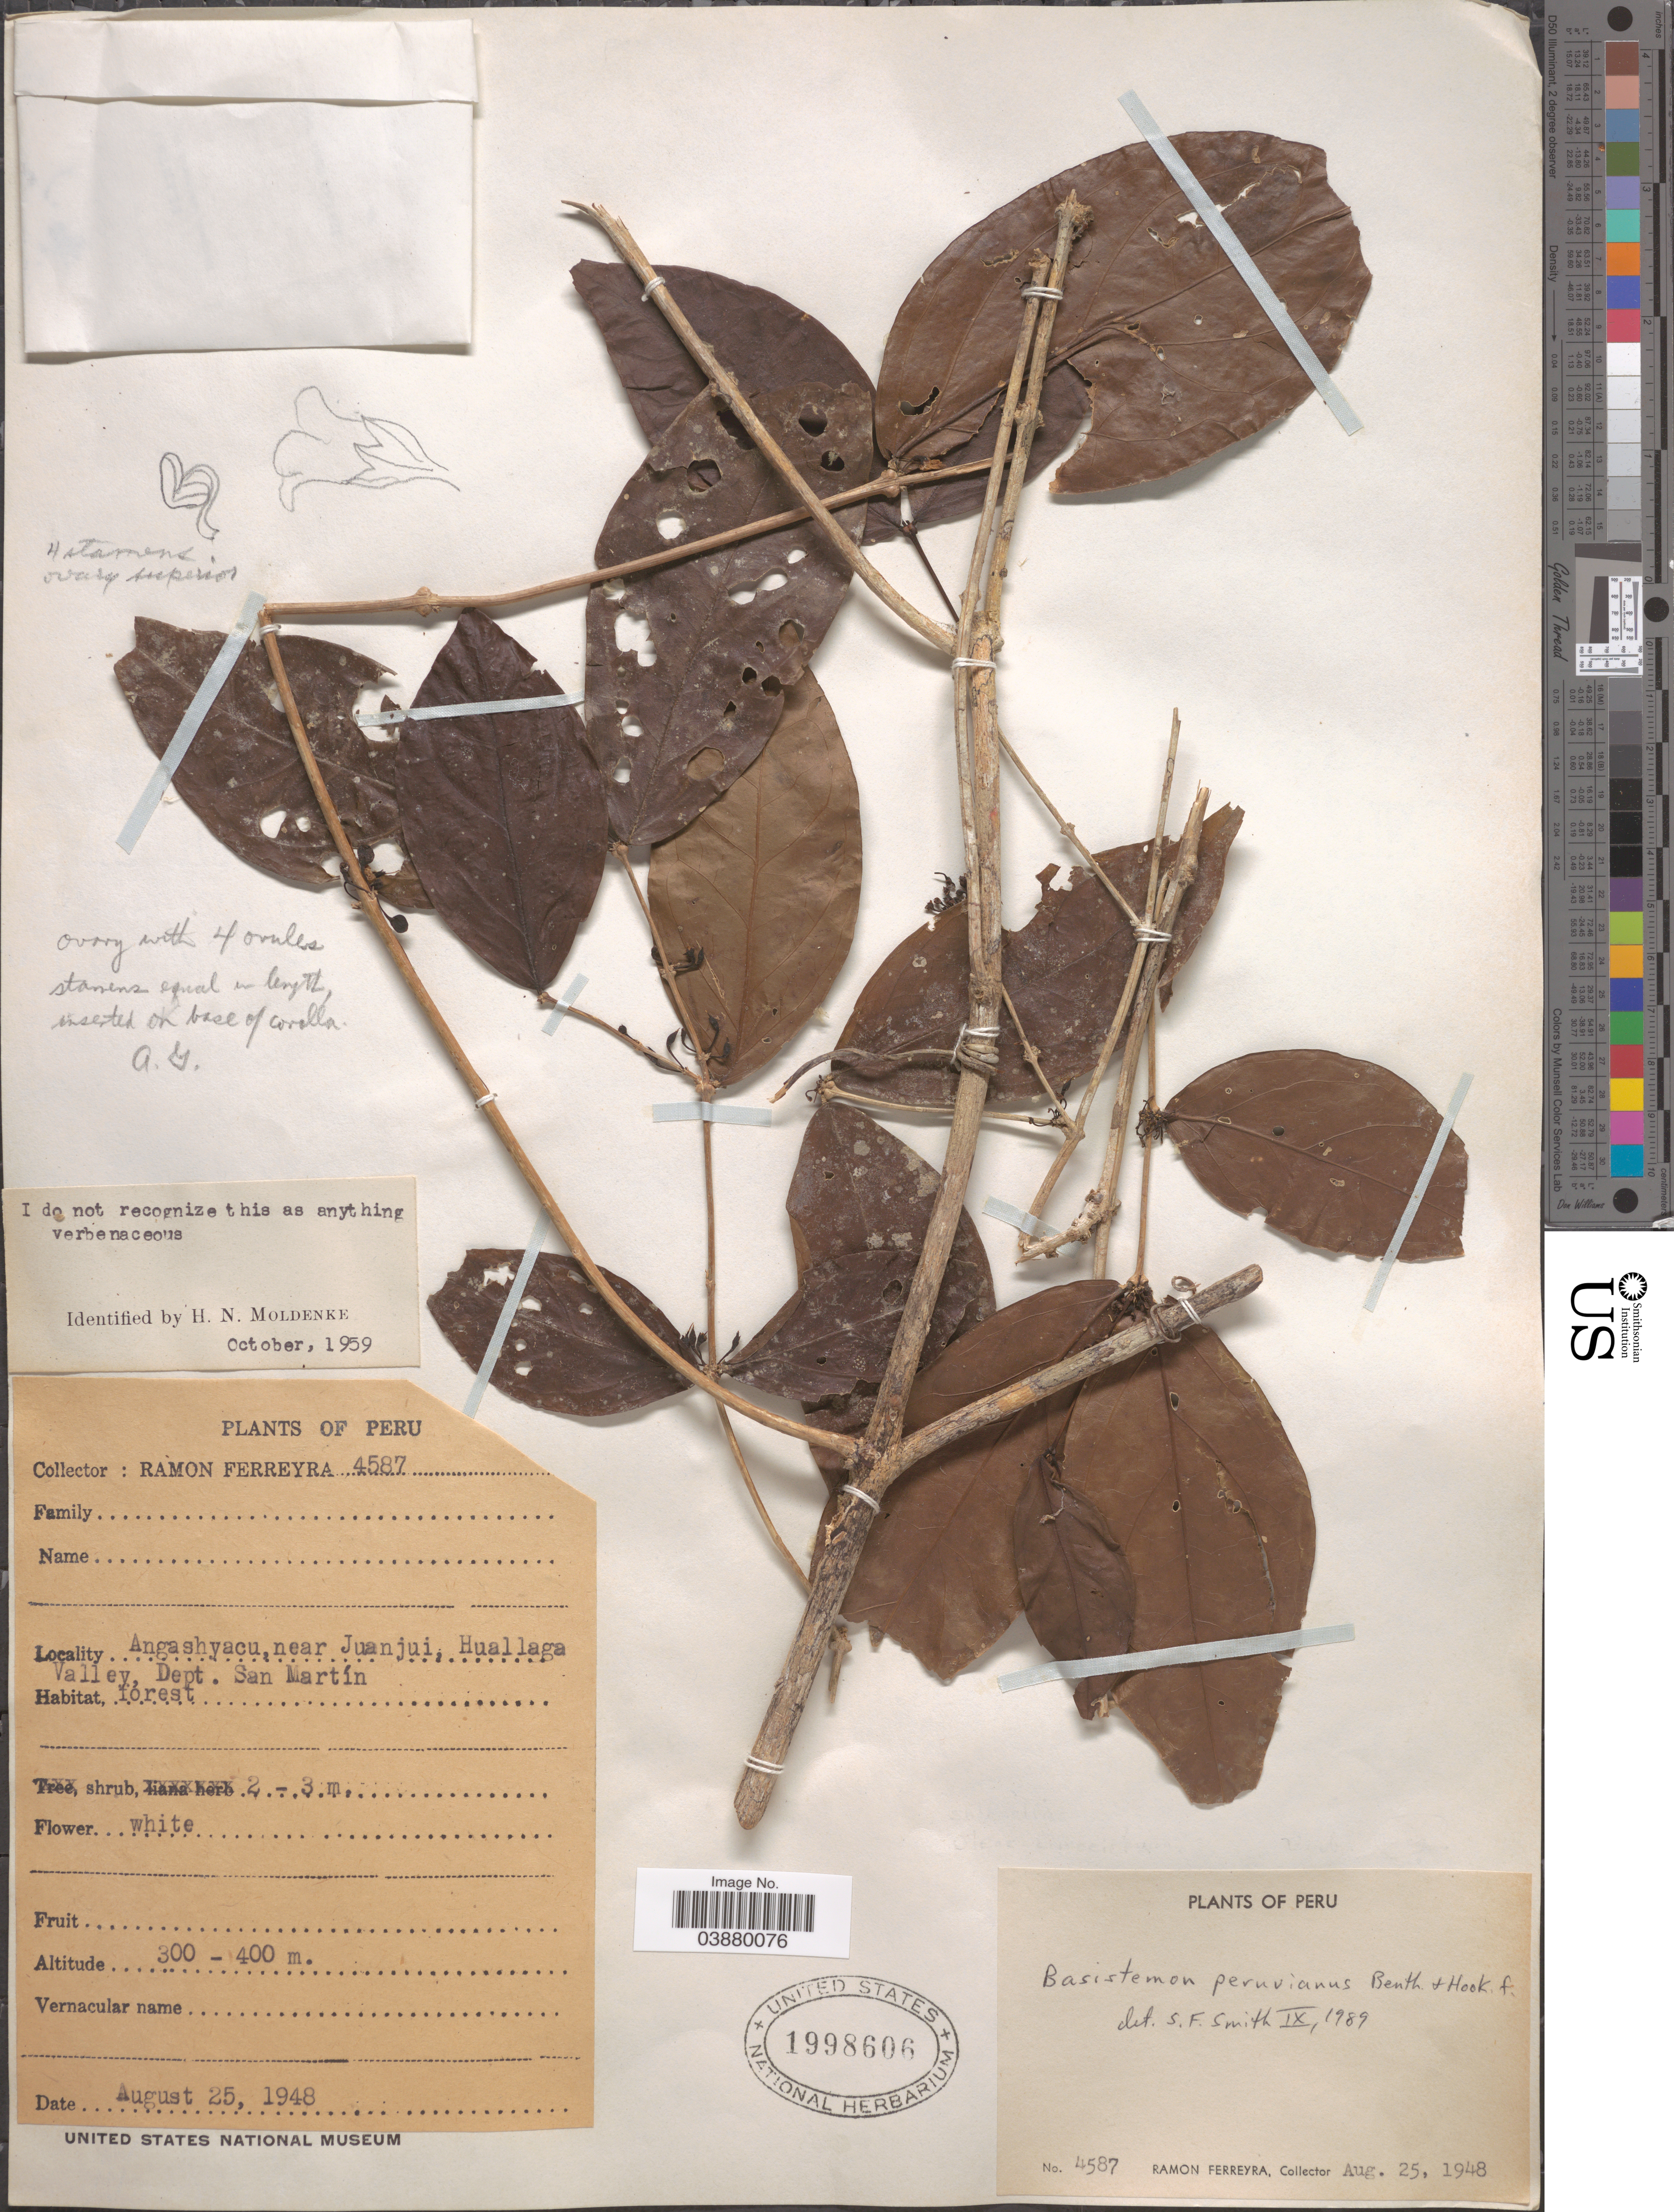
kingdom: Plantae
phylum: Tracheophyta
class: Magnoliopsida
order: Lamiales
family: Plantaginaceae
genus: Basistemon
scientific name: Basistemon peruvianus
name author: B.D. Jacks.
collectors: R. A. Ferreyra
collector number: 4587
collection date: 1948-08-25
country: Peru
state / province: San Martín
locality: Angashyacu, near Juanjui, Huallaga Valley, Dept. San Martín.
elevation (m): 300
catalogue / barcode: US 1998606